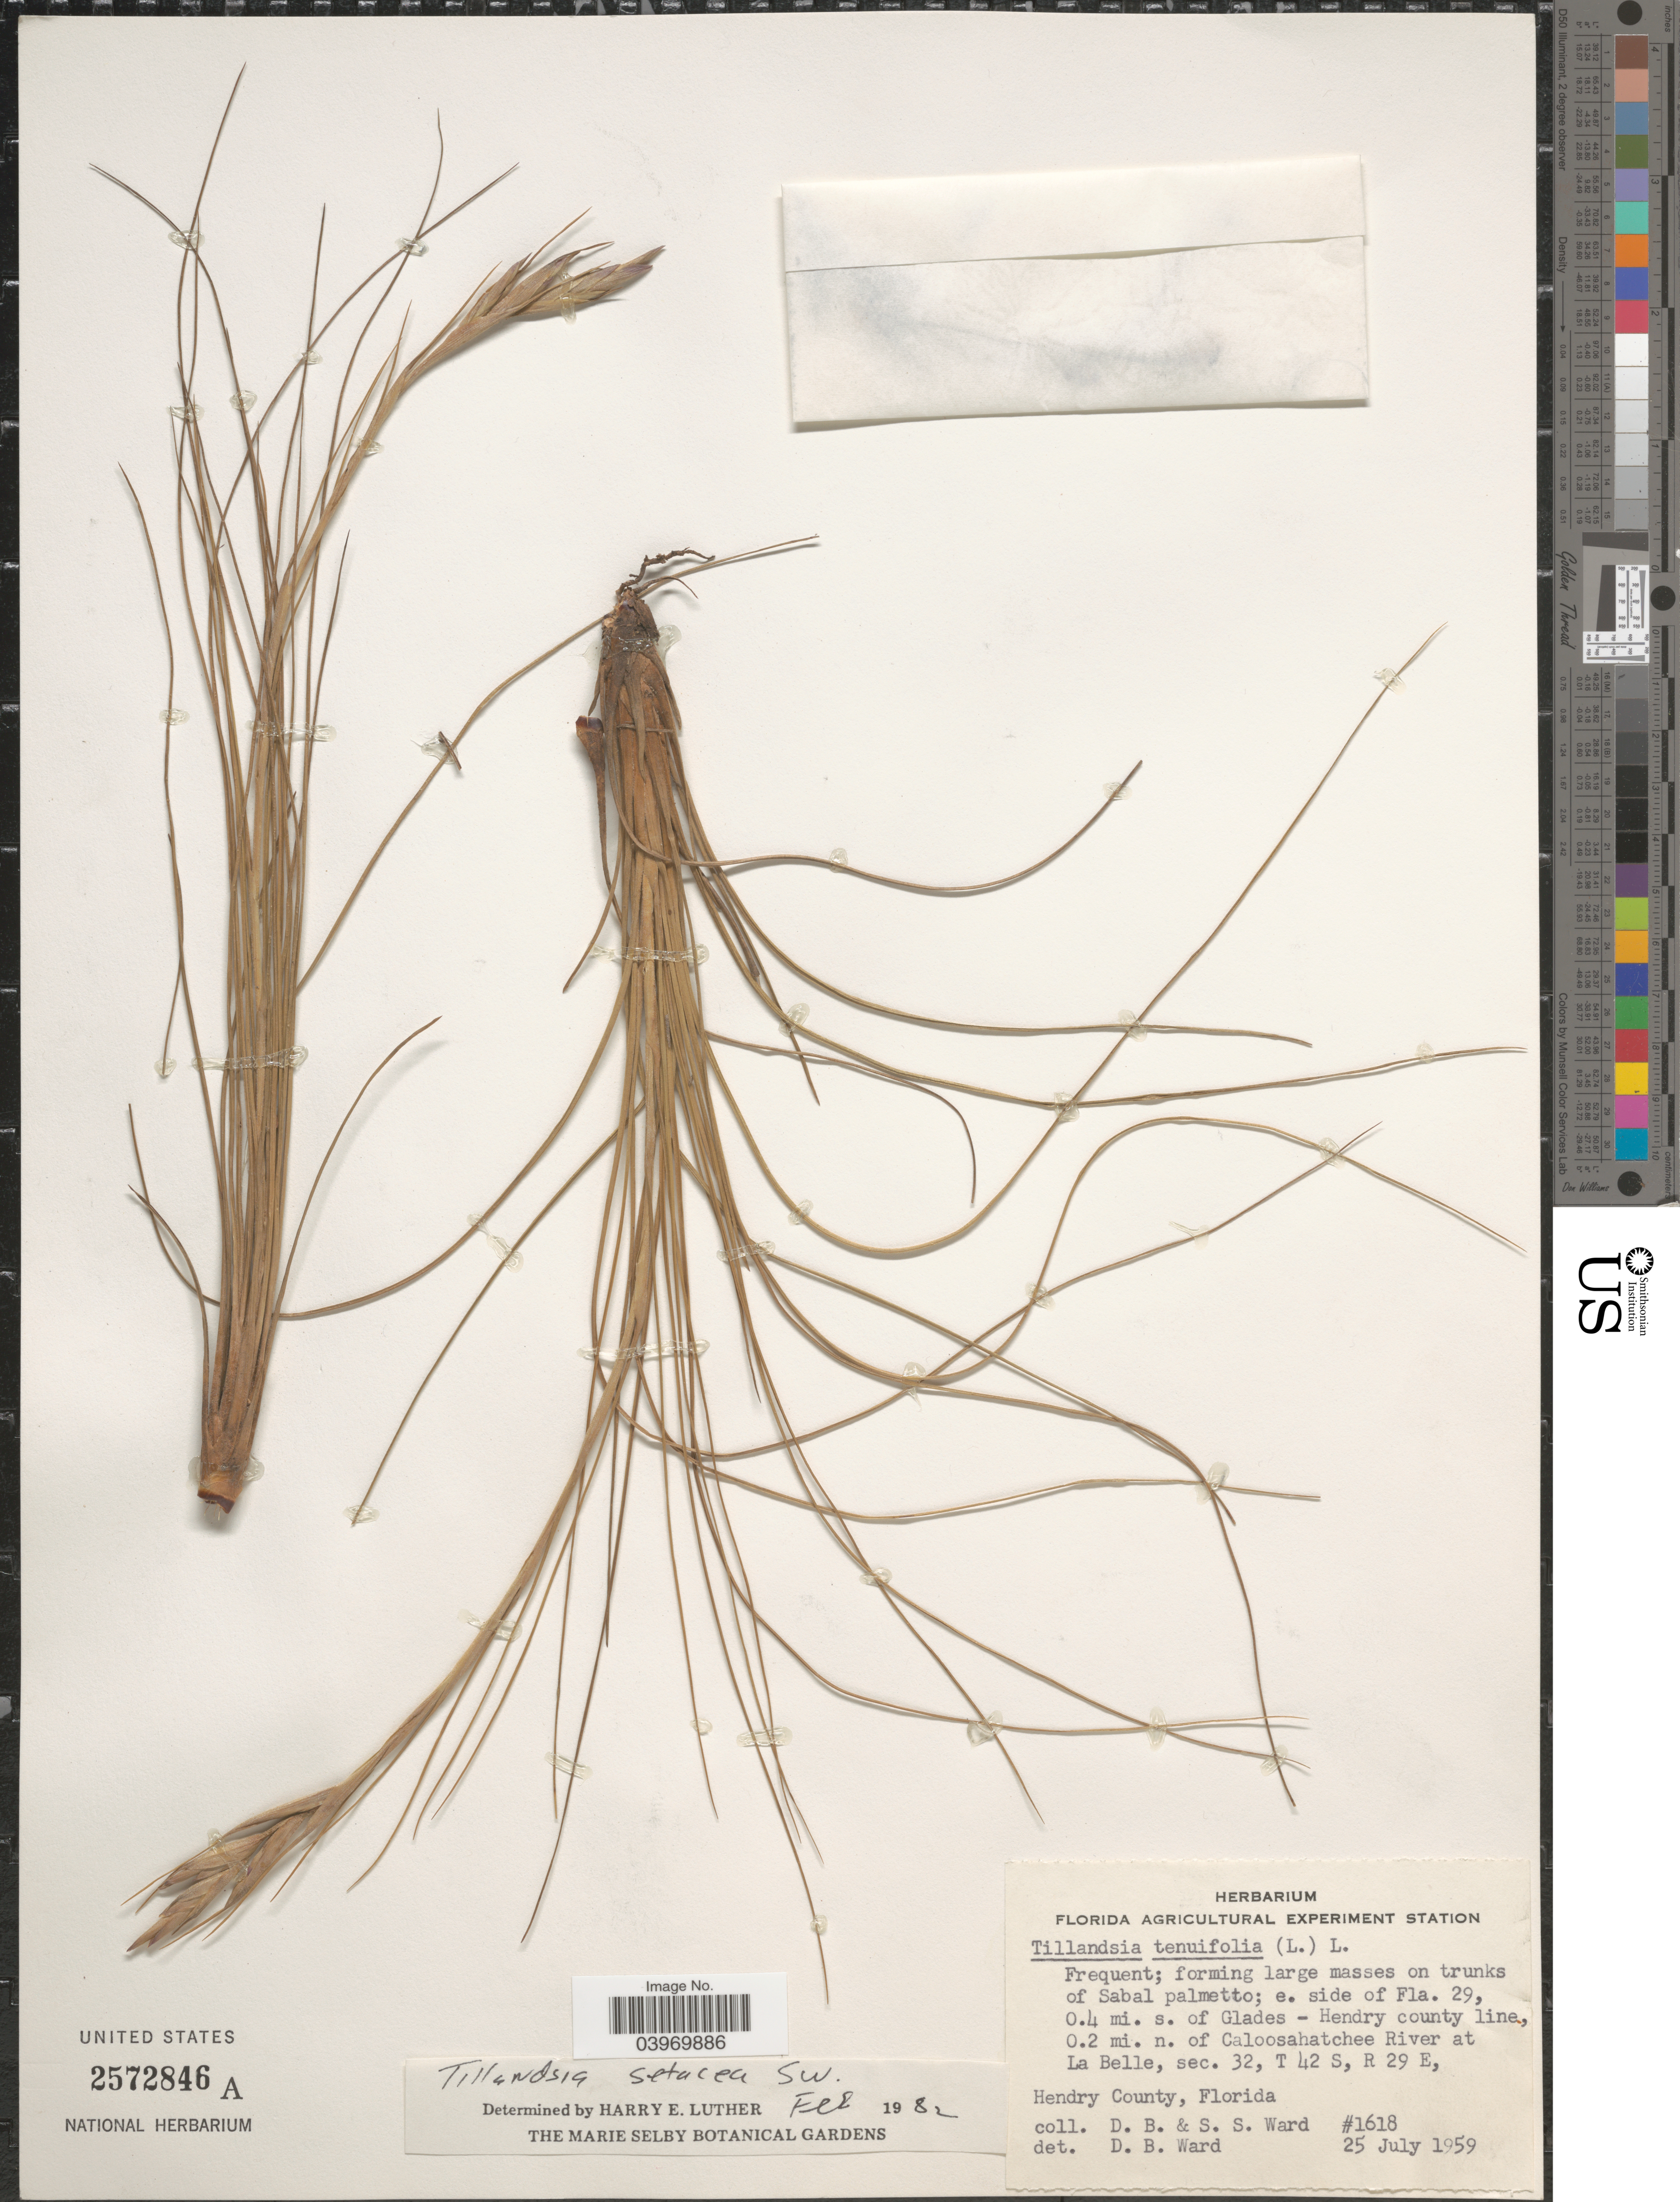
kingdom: Plantae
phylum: Tracheophyta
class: Liliopsida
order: Poales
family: Bromeliaceae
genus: Tillandsia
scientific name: Tillandsia setacea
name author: Sw.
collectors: D. B. Ward & S. S. Ward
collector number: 1618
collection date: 1959-07-25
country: United States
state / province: Florida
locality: Forming large masses on trunks of Sabal palmetto; e. side of Fla. 29, 0.4 mi. s. of Glades - Hendry county line, 0.2 mi. n. of Caloosahatchee River at La Belle, sec. 32, T 42 S, R 29 E. Hendry County.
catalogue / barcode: US 2572846A